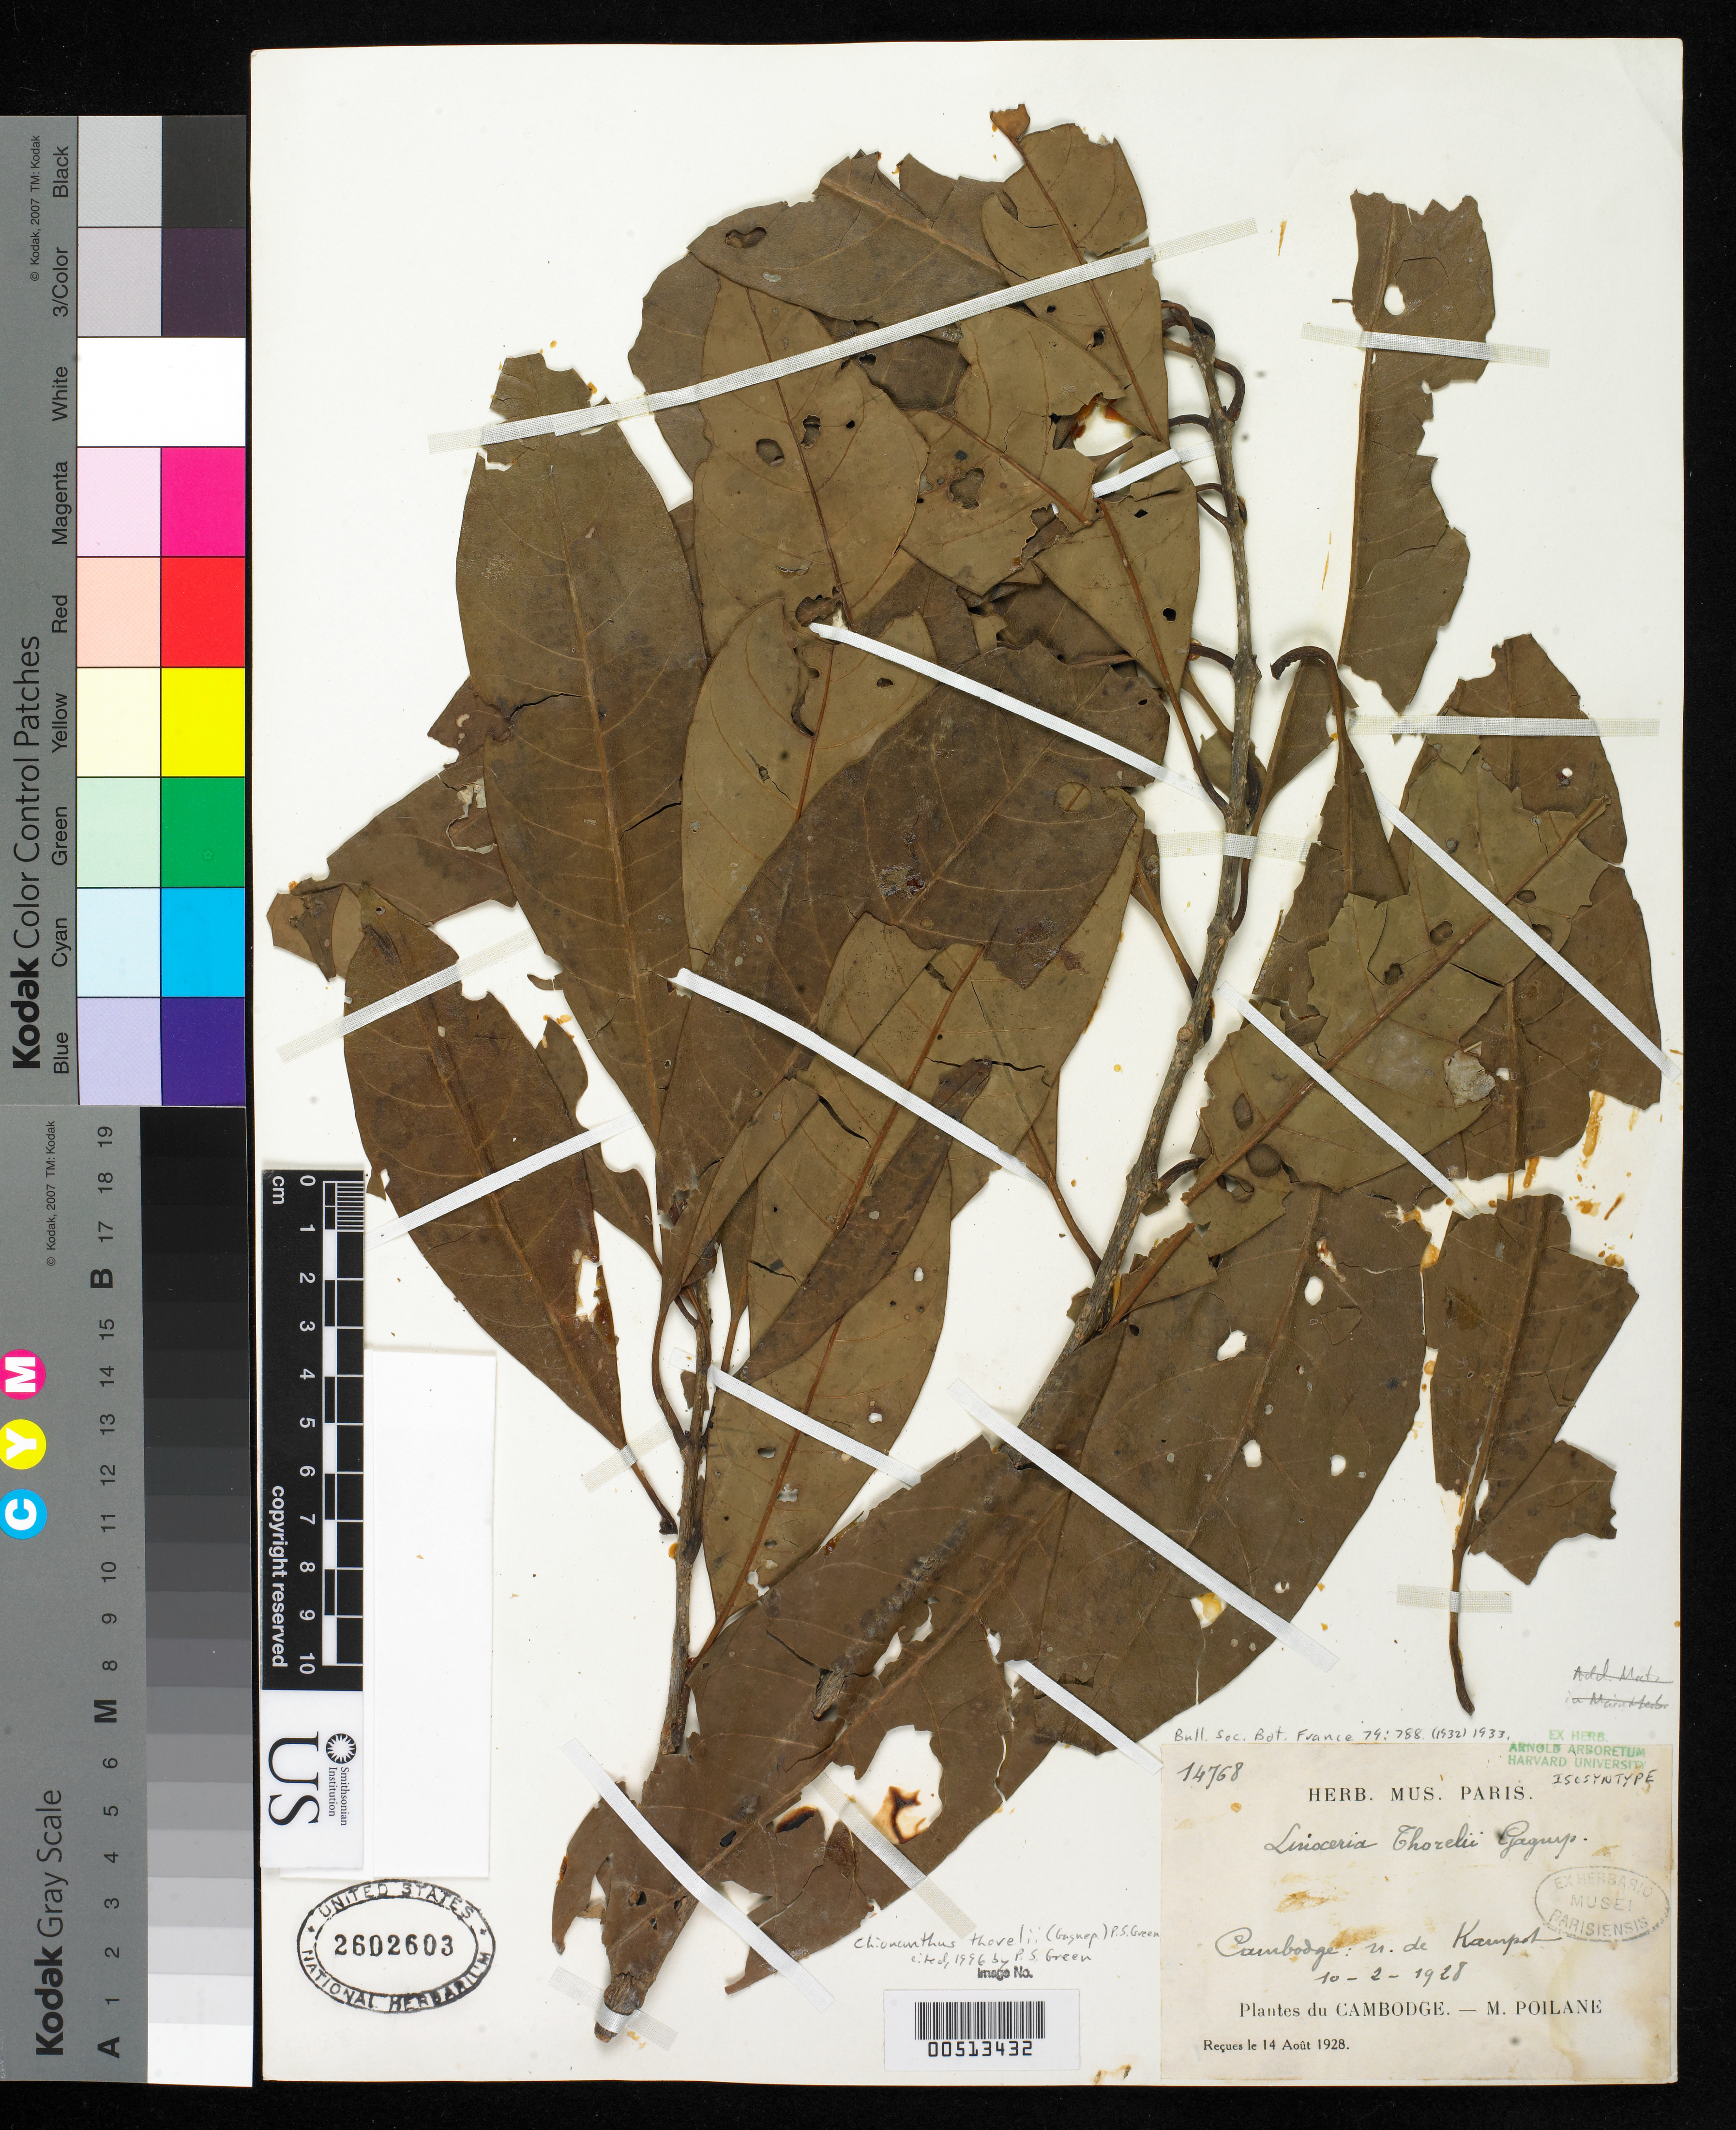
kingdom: Plantae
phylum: Tracheophyta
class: Magnoliopsida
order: Lamiales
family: Oleaceae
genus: Linociera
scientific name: Linociera thorelii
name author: Gagnep.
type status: Isosyntype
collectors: M. Poilane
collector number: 14768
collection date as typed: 14 Aug 1928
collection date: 1928-08-14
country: Cambodia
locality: Nord de Kampot.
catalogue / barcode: US 2602603